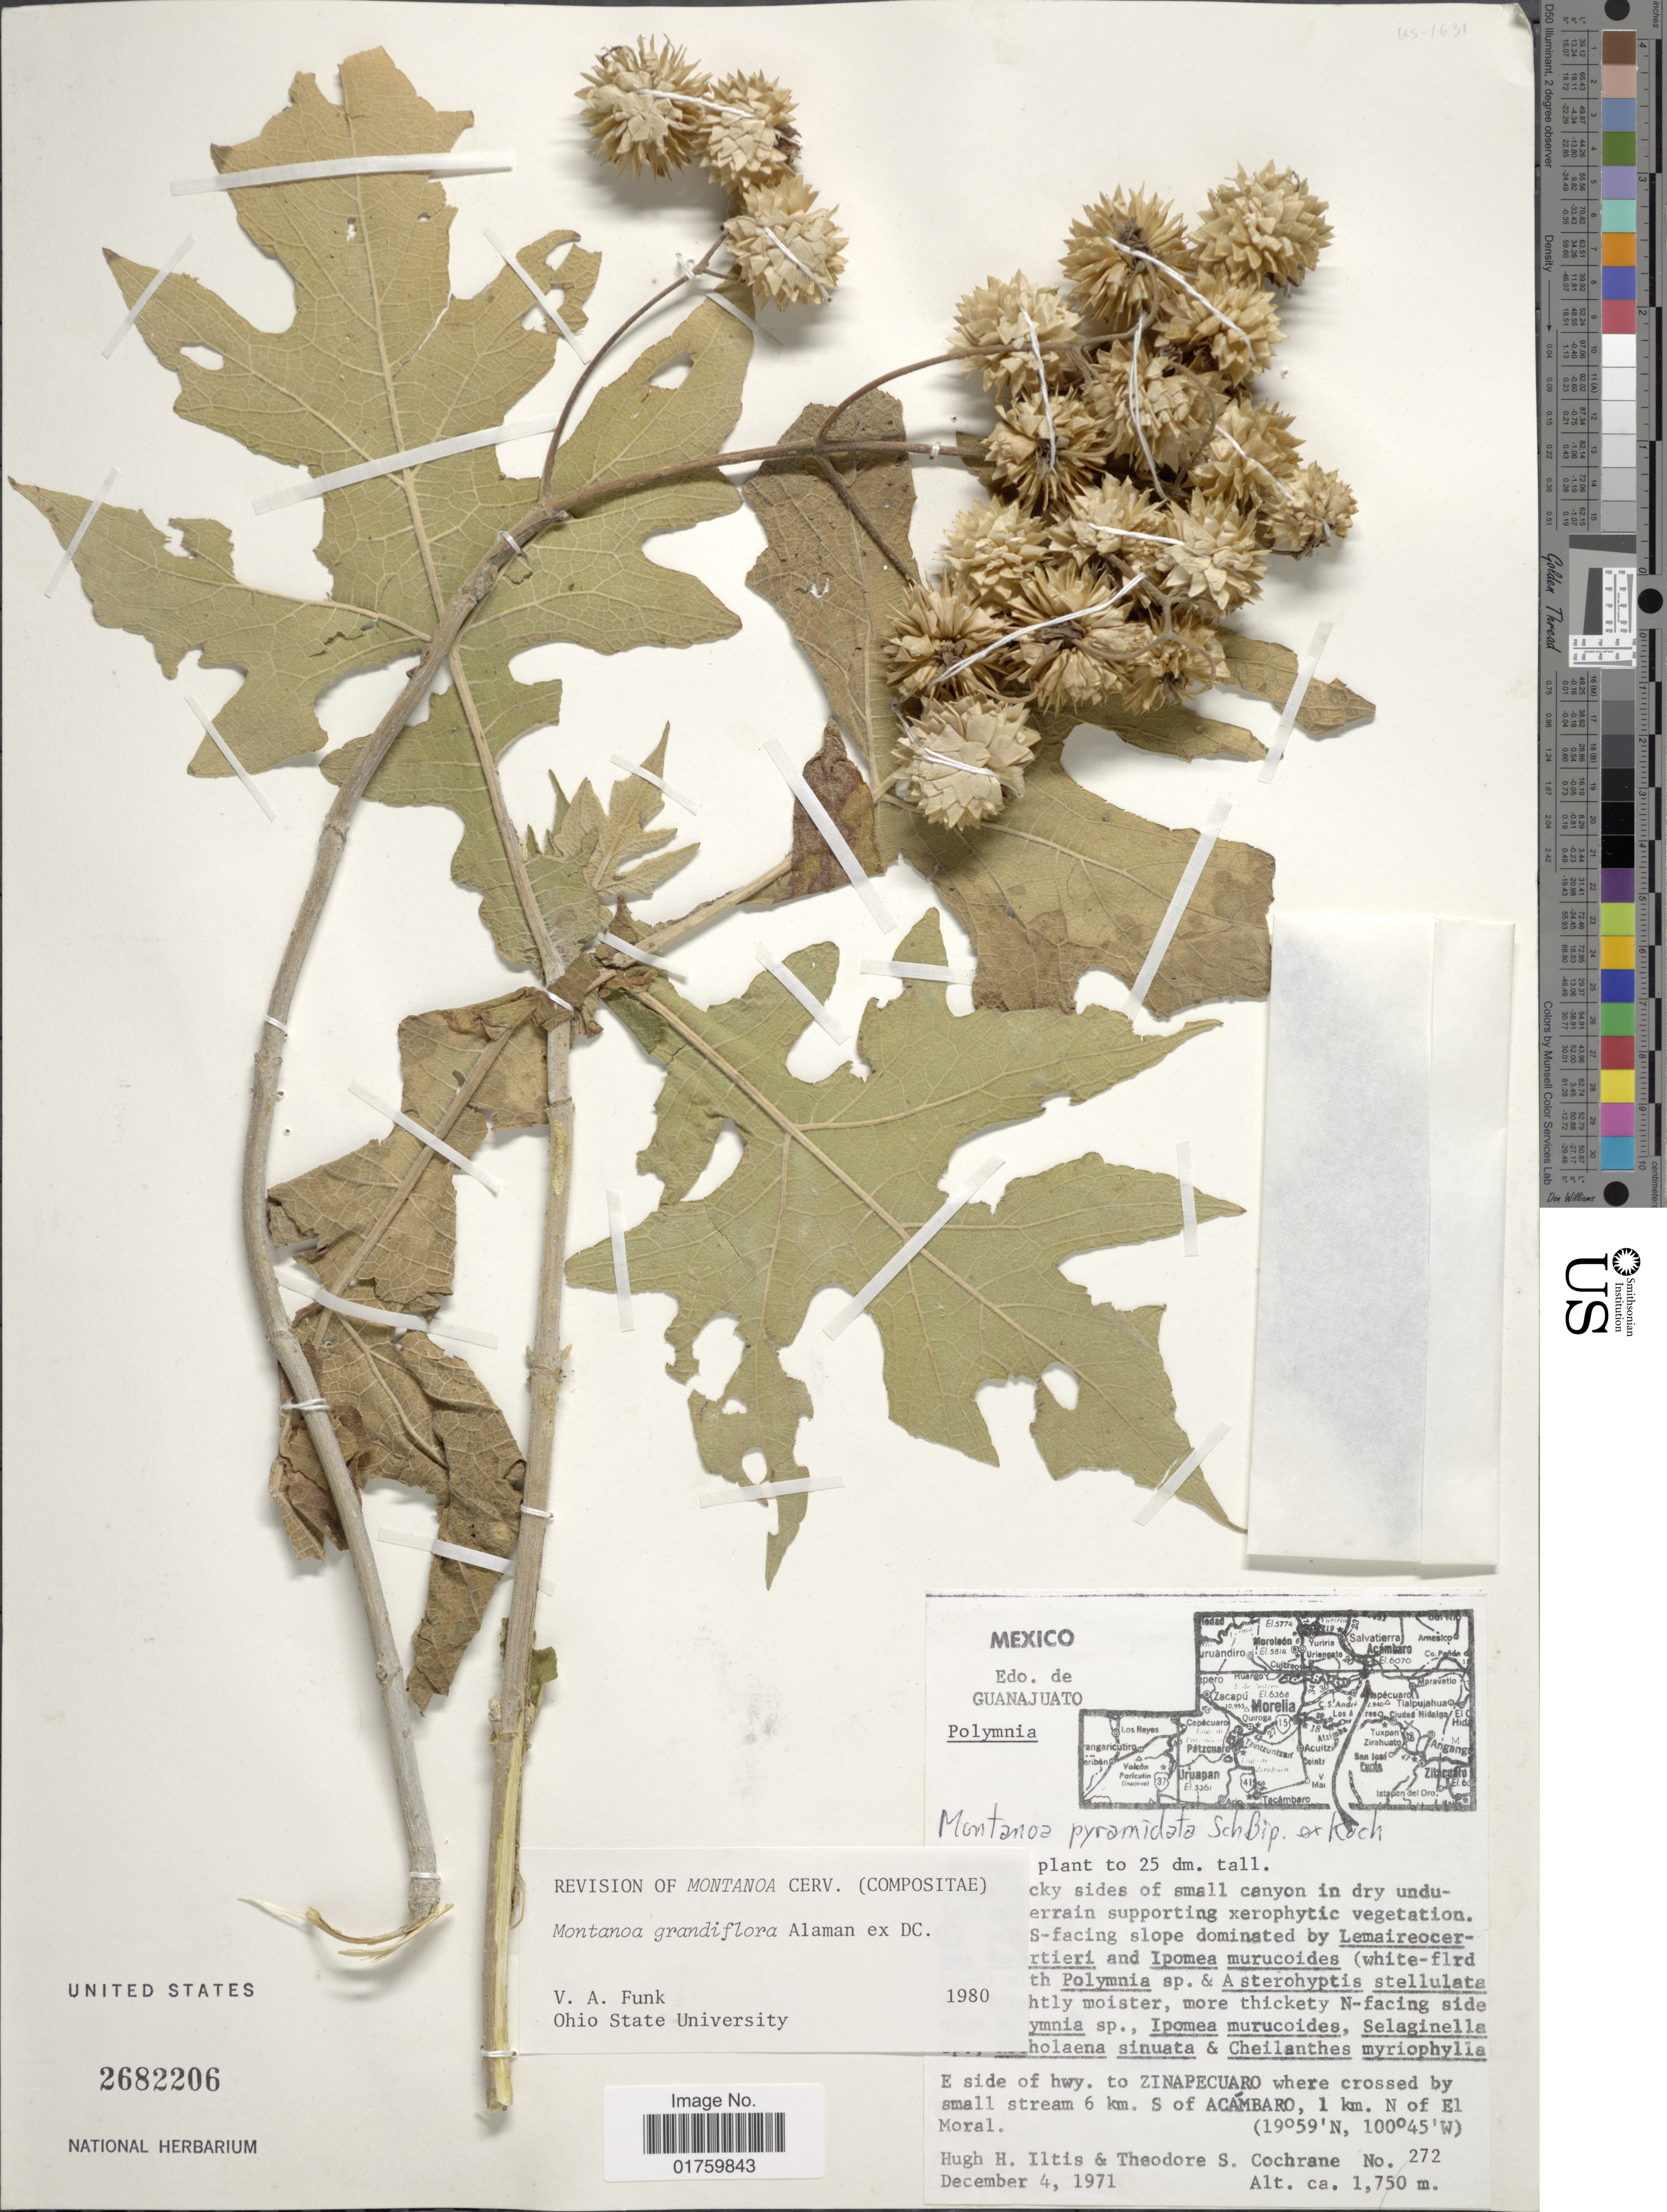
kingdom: Plantae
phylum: Tracheophyta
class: Magnoliopsida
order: Asterales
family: Asteraceae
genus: Montanoa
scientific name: Montanoa grandiflora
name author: Alaman ex DC.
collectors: H. H. Iltis & T. S. Cochrane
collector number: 272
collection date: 1971-12-04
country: Mexico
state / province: Guanajuato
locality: Rocky sides of small canyon in dry undu... terrain, E side of hwy. to Zinapecuaro where crossed by small stream, 6 km. S of Acambaro, 1 km. N of El Moral. [interpreted]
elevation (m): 1750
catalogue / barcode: US 2682206